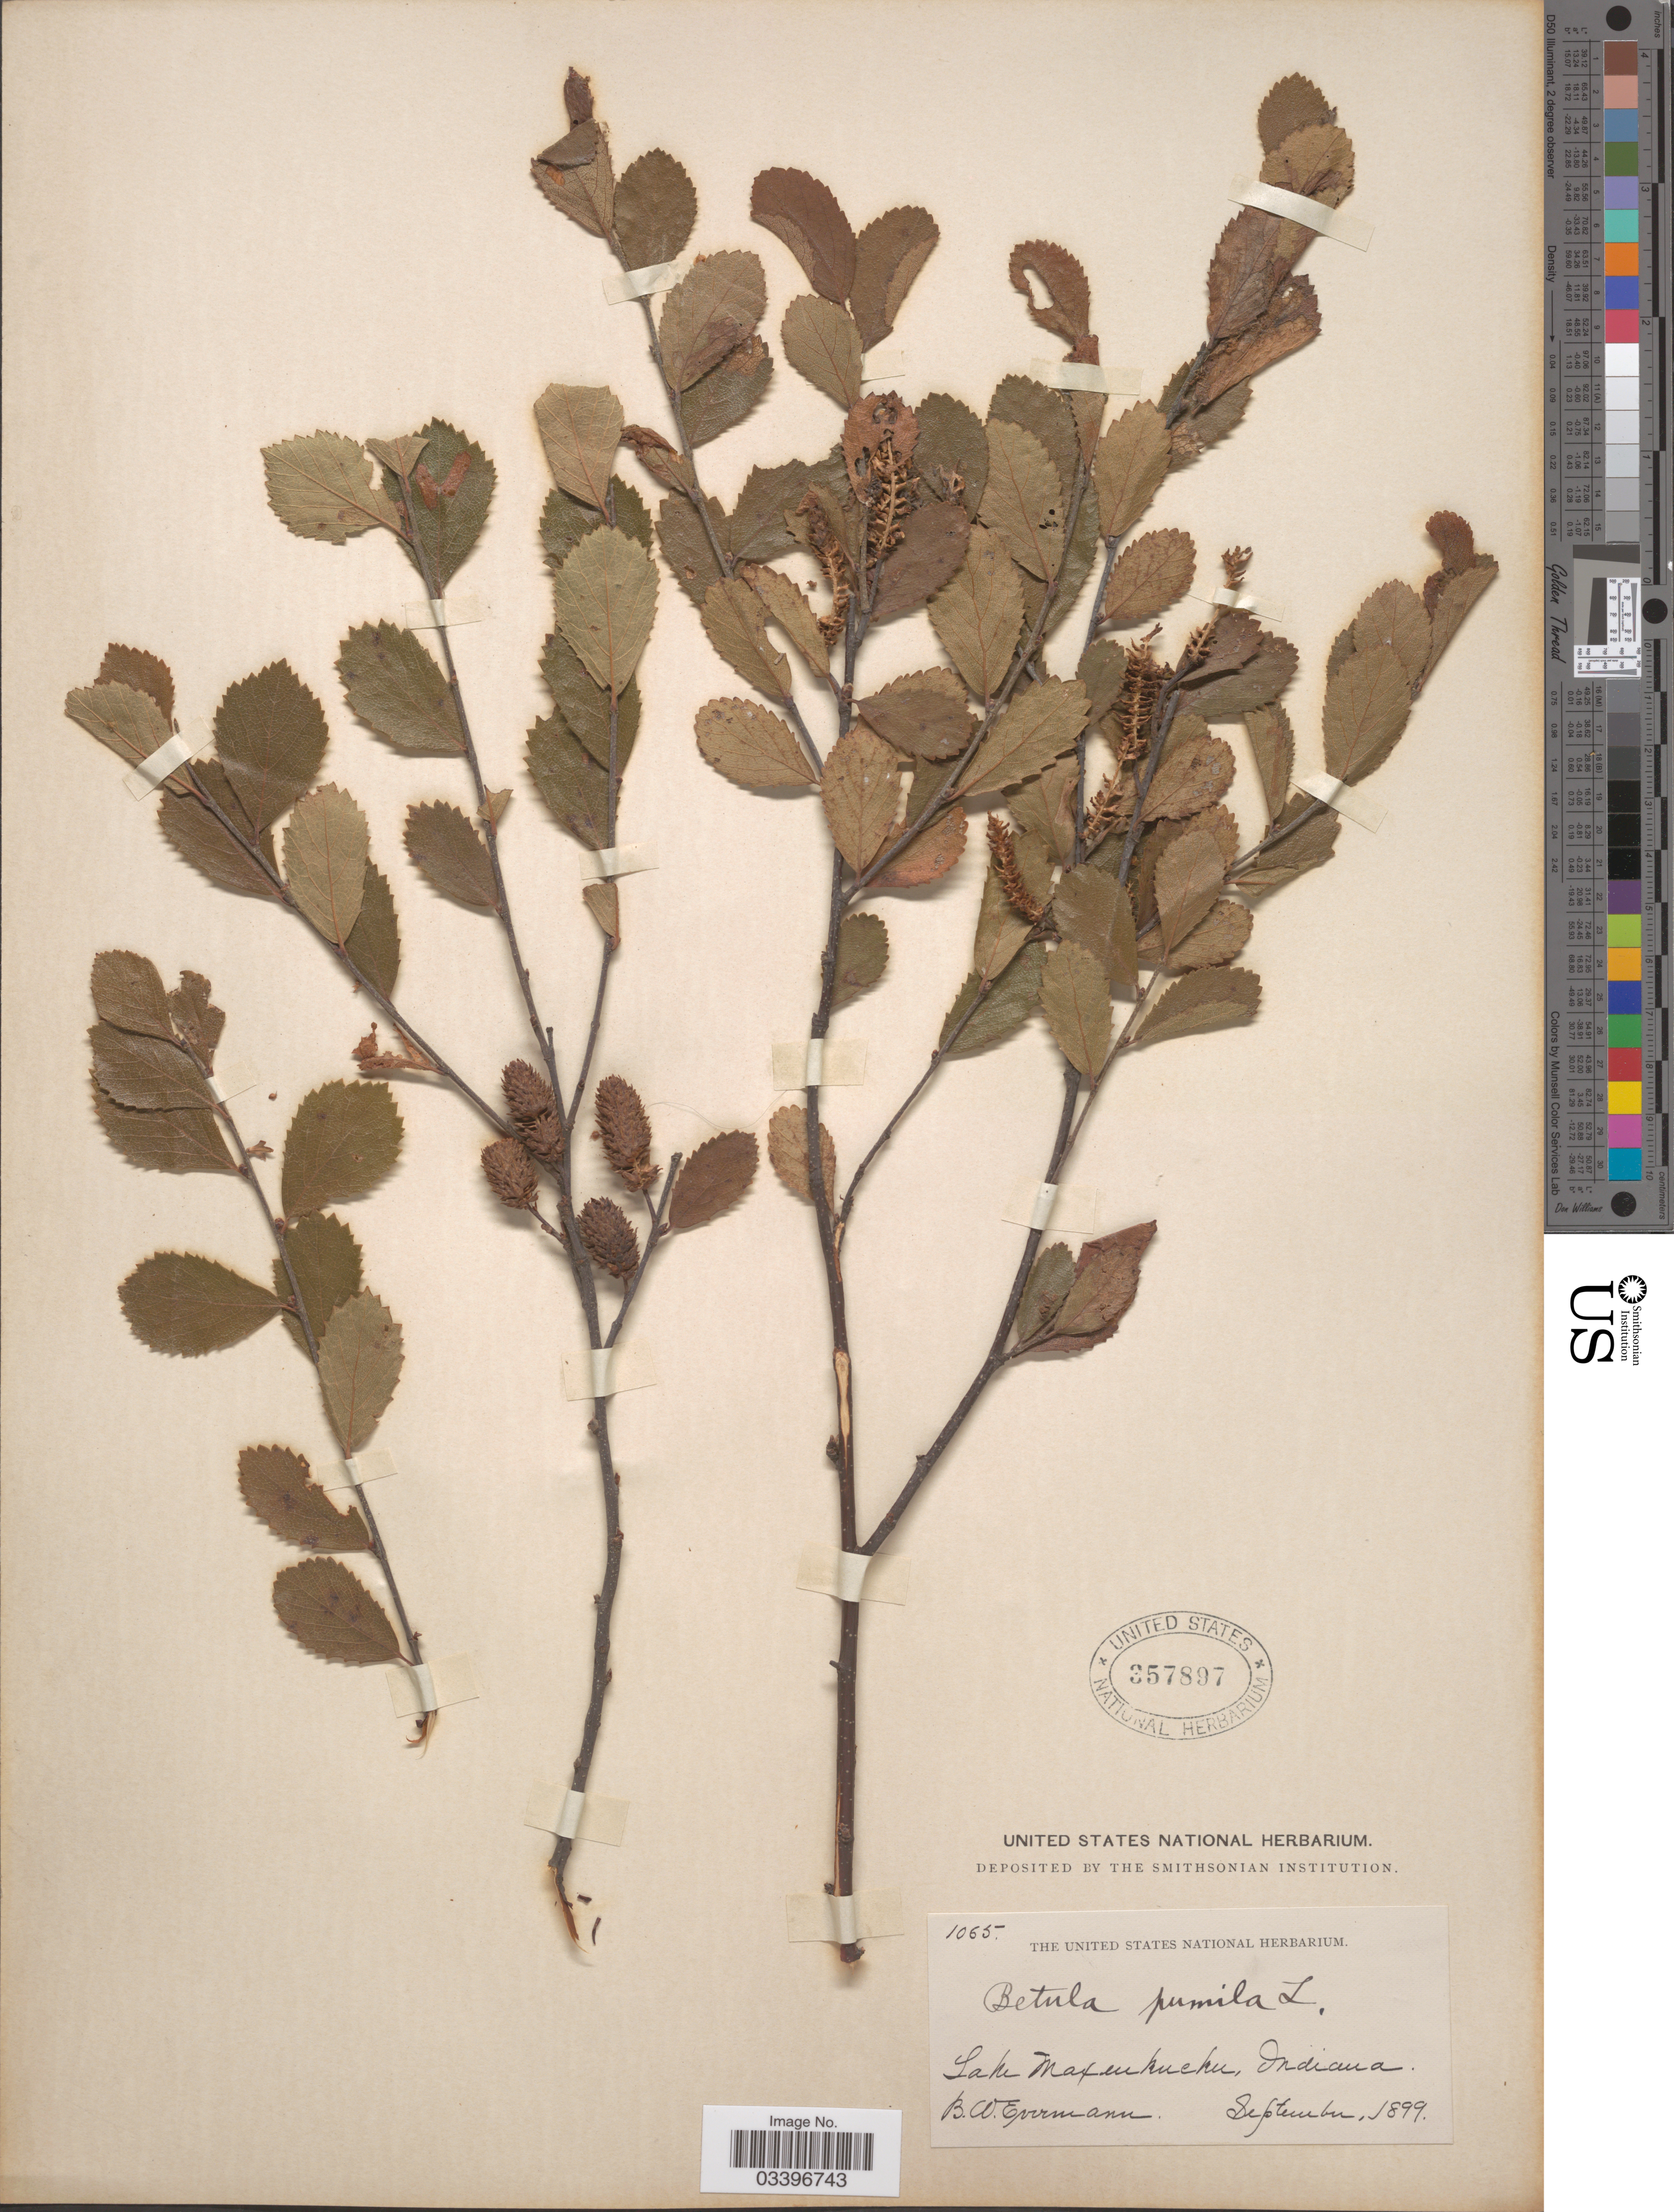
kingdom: Plantae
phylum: Tracheophyta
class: Magnoliopsida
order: Fagales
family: Betulaceae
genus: Betula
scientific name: Betula pumila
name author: L.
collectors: B. W. Evermann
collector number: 1065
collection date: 1899-09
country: United States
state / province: Indiana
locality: Lake Maxinkuckee.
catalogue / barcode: US 357897